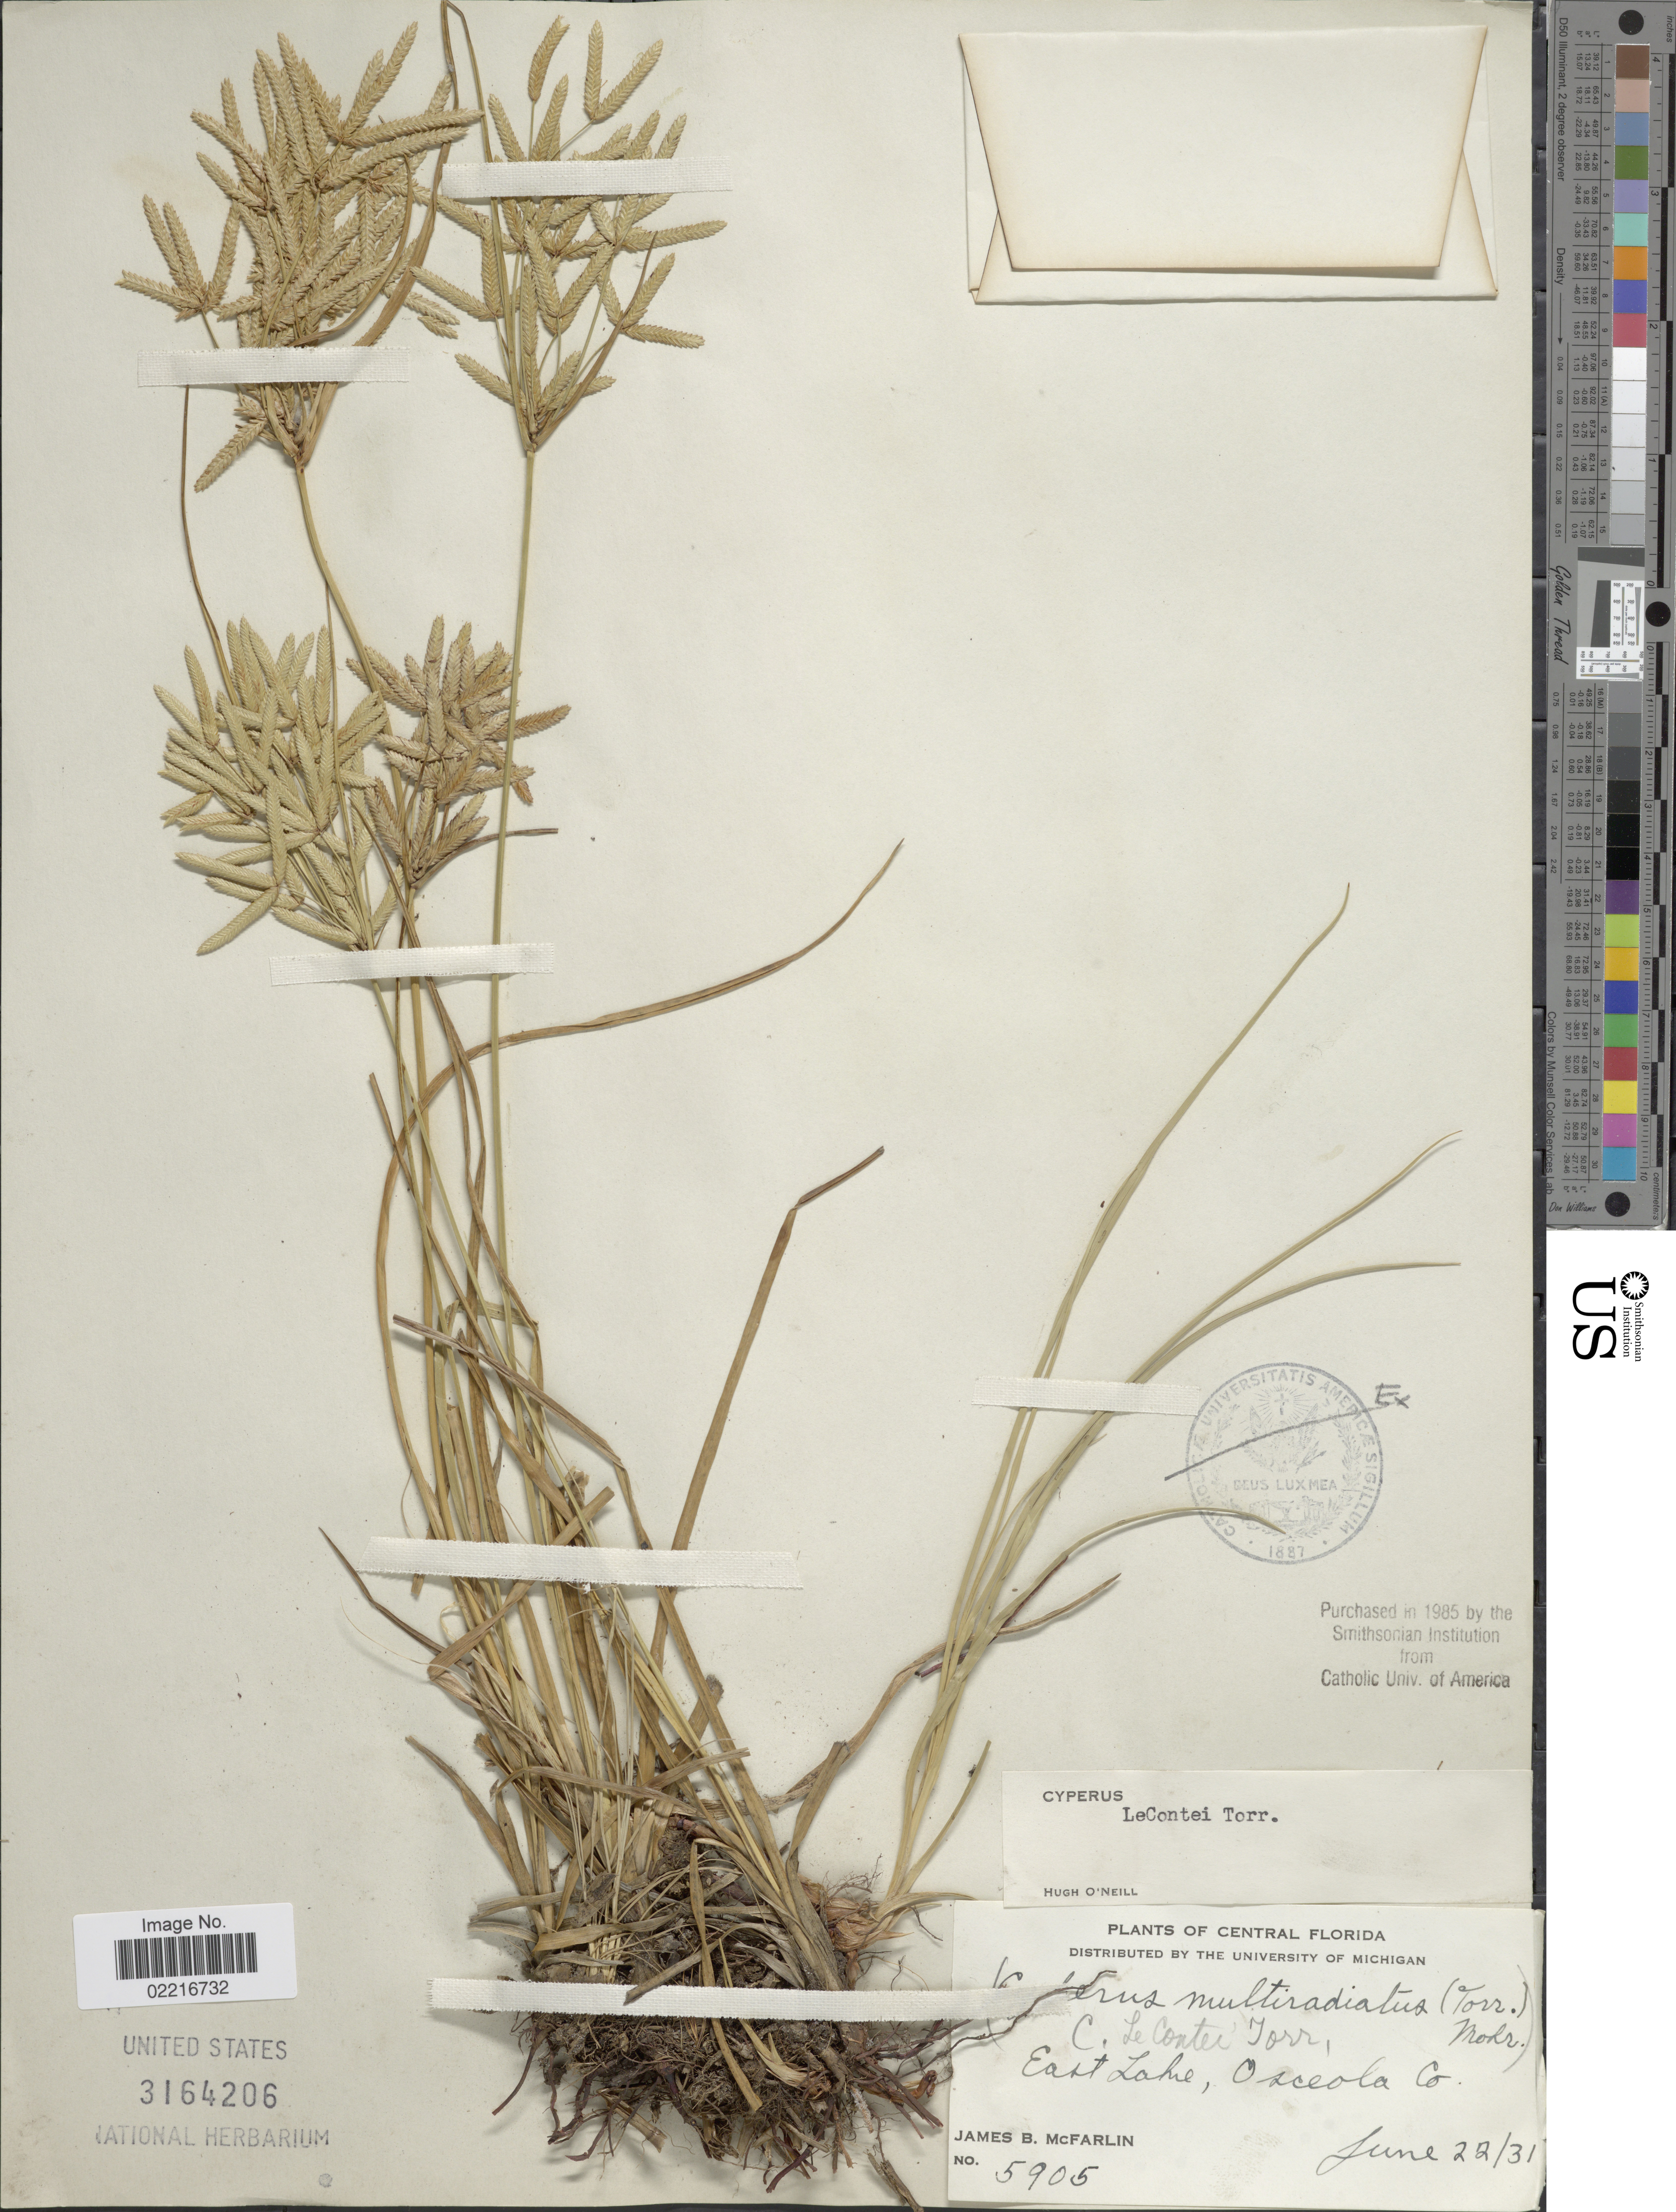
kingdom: Plantae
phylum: Tracheophyta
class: Liliopsida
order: Poales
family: Cyperaceae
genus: Cyperus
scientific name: Cyperus lecontei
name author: Torr. ex Steud.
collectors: J. McFarlin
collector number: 5905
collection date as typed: Transcribed d/m/y: 22/6/31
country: United States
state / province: Florida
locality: Central Florida, East Lake, Osceola Co.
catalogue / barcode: US 3164206